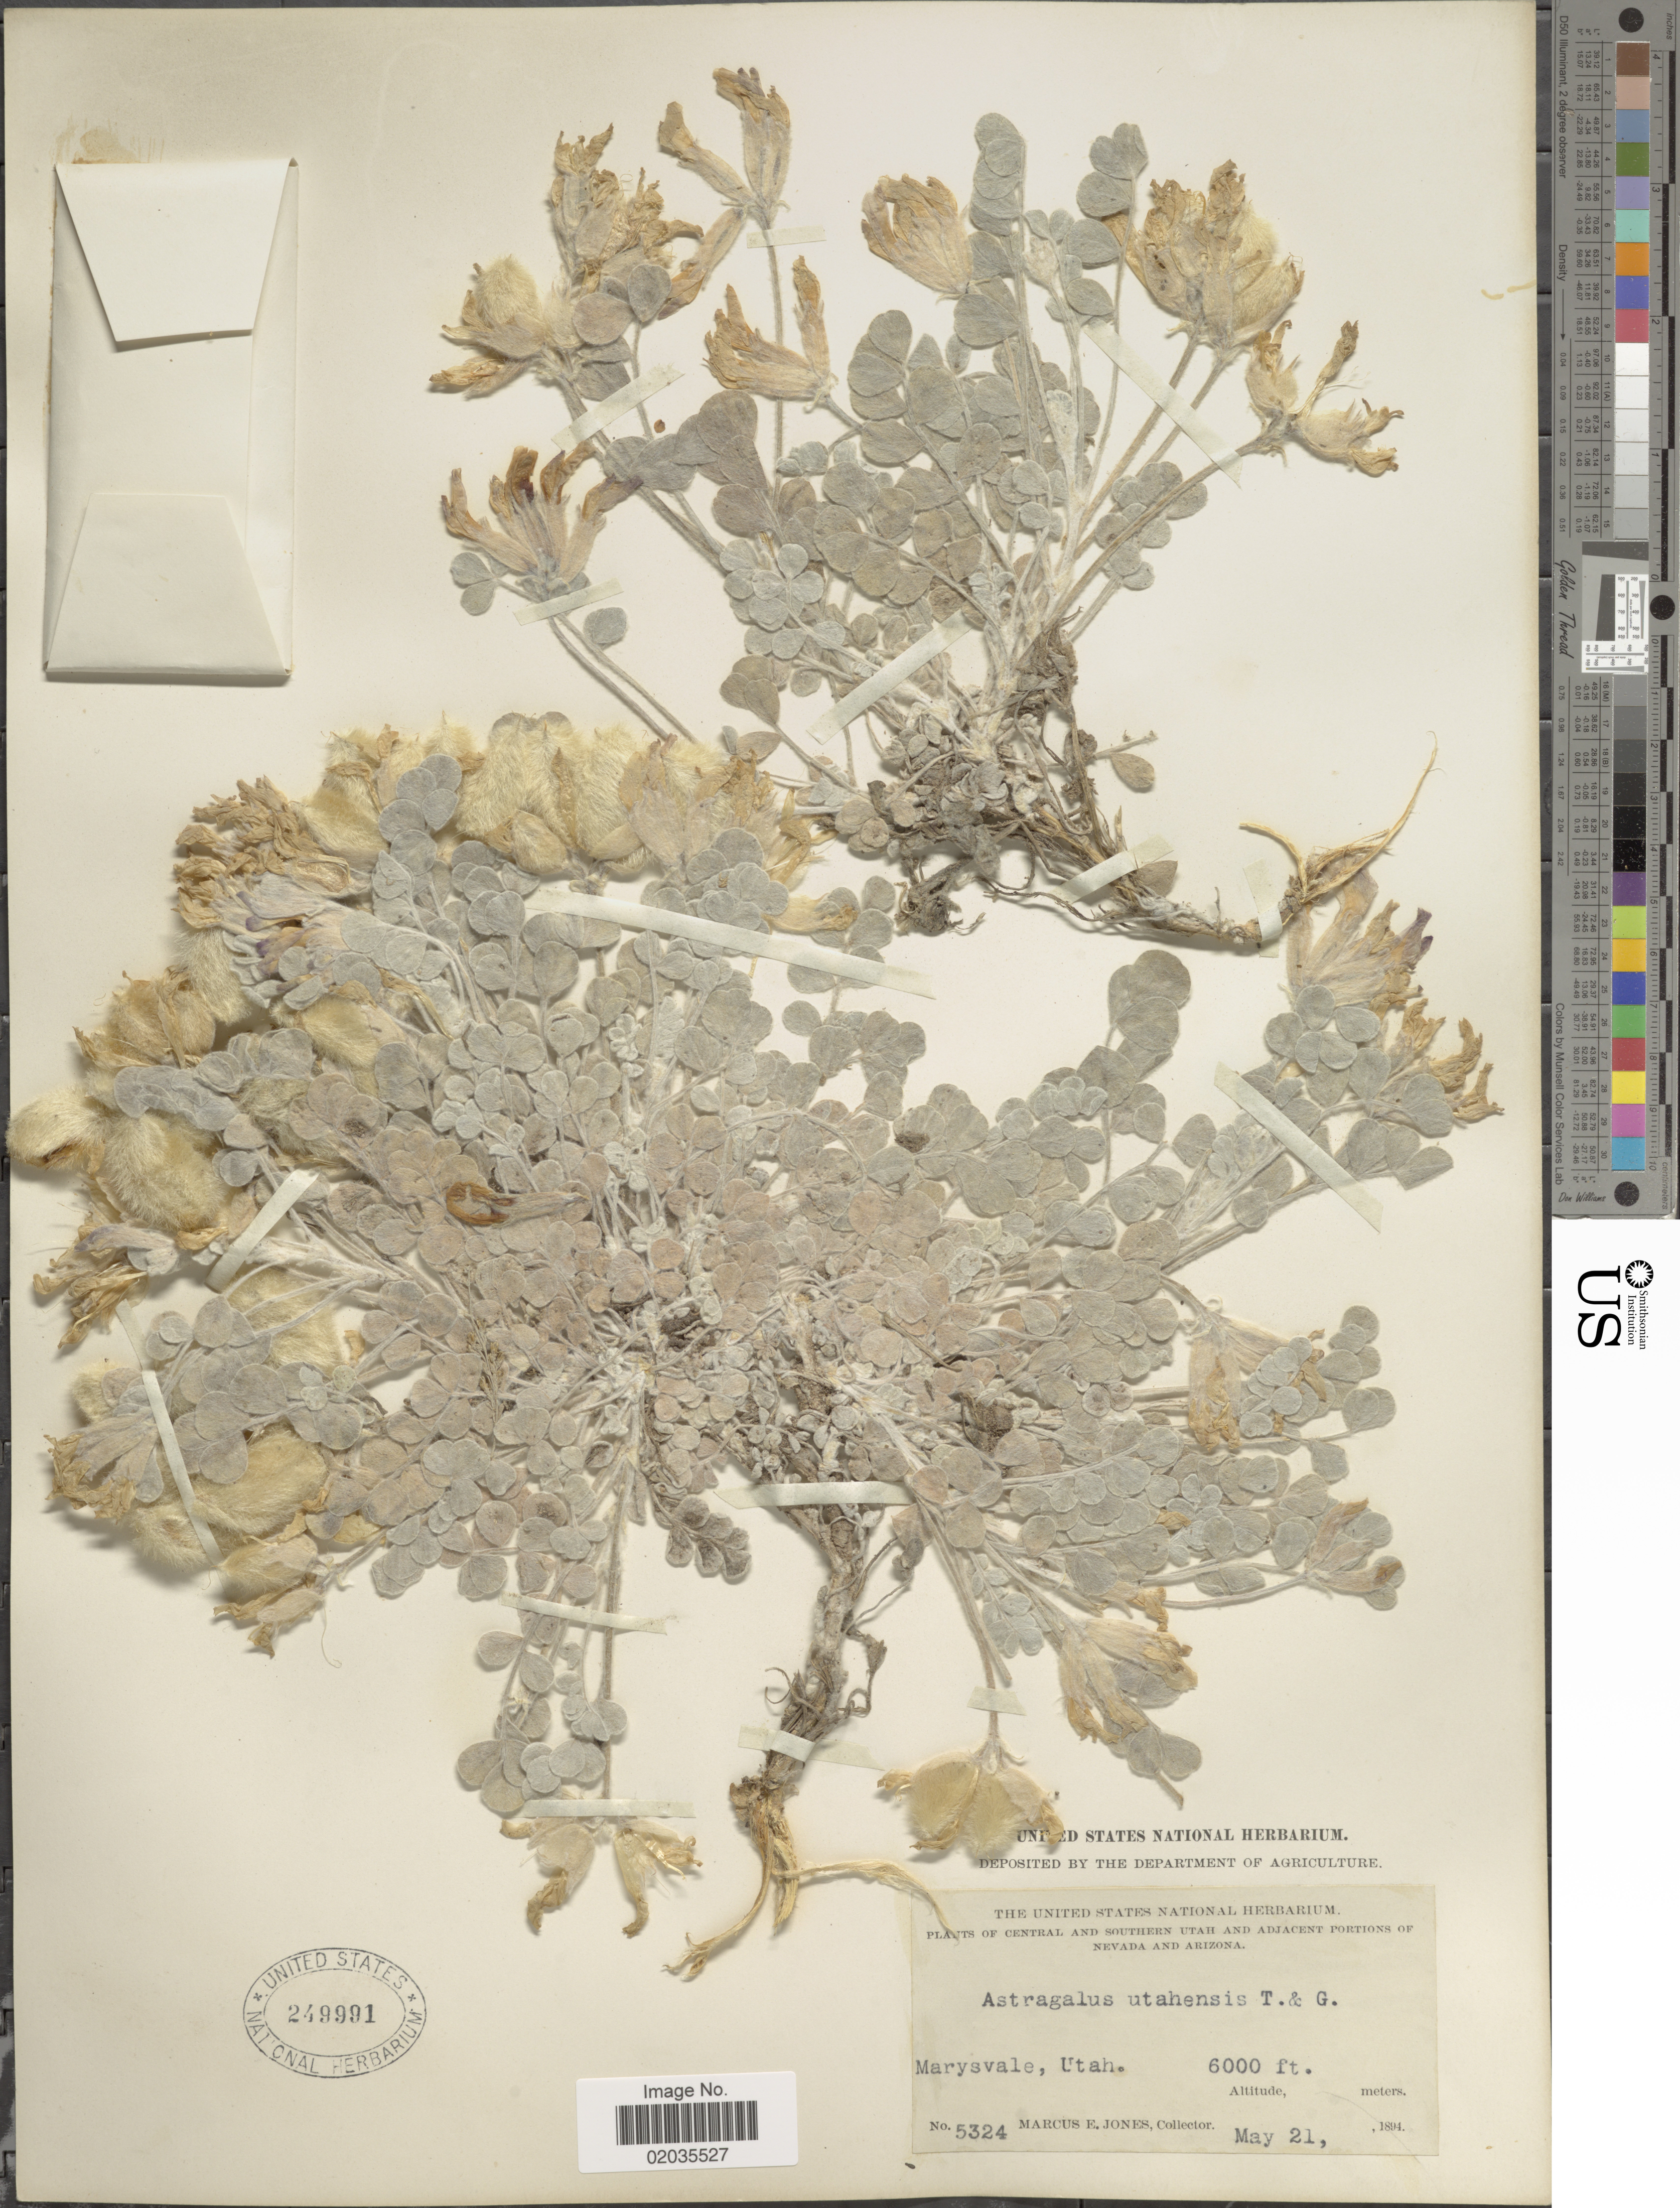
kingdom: Plantae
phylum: Tracheophyta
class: Magnoliopsida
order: Fabales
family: Fabaceae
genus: Astragalus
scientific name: Astragalus utahensis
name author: (Torr.) Torr. & A. Gray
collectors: M. E. Jones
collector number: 5324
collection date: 1894-05-21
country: United States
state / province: Utah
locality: Central and southern Utah, Marysvale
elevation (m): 1829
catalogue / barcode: US 249991